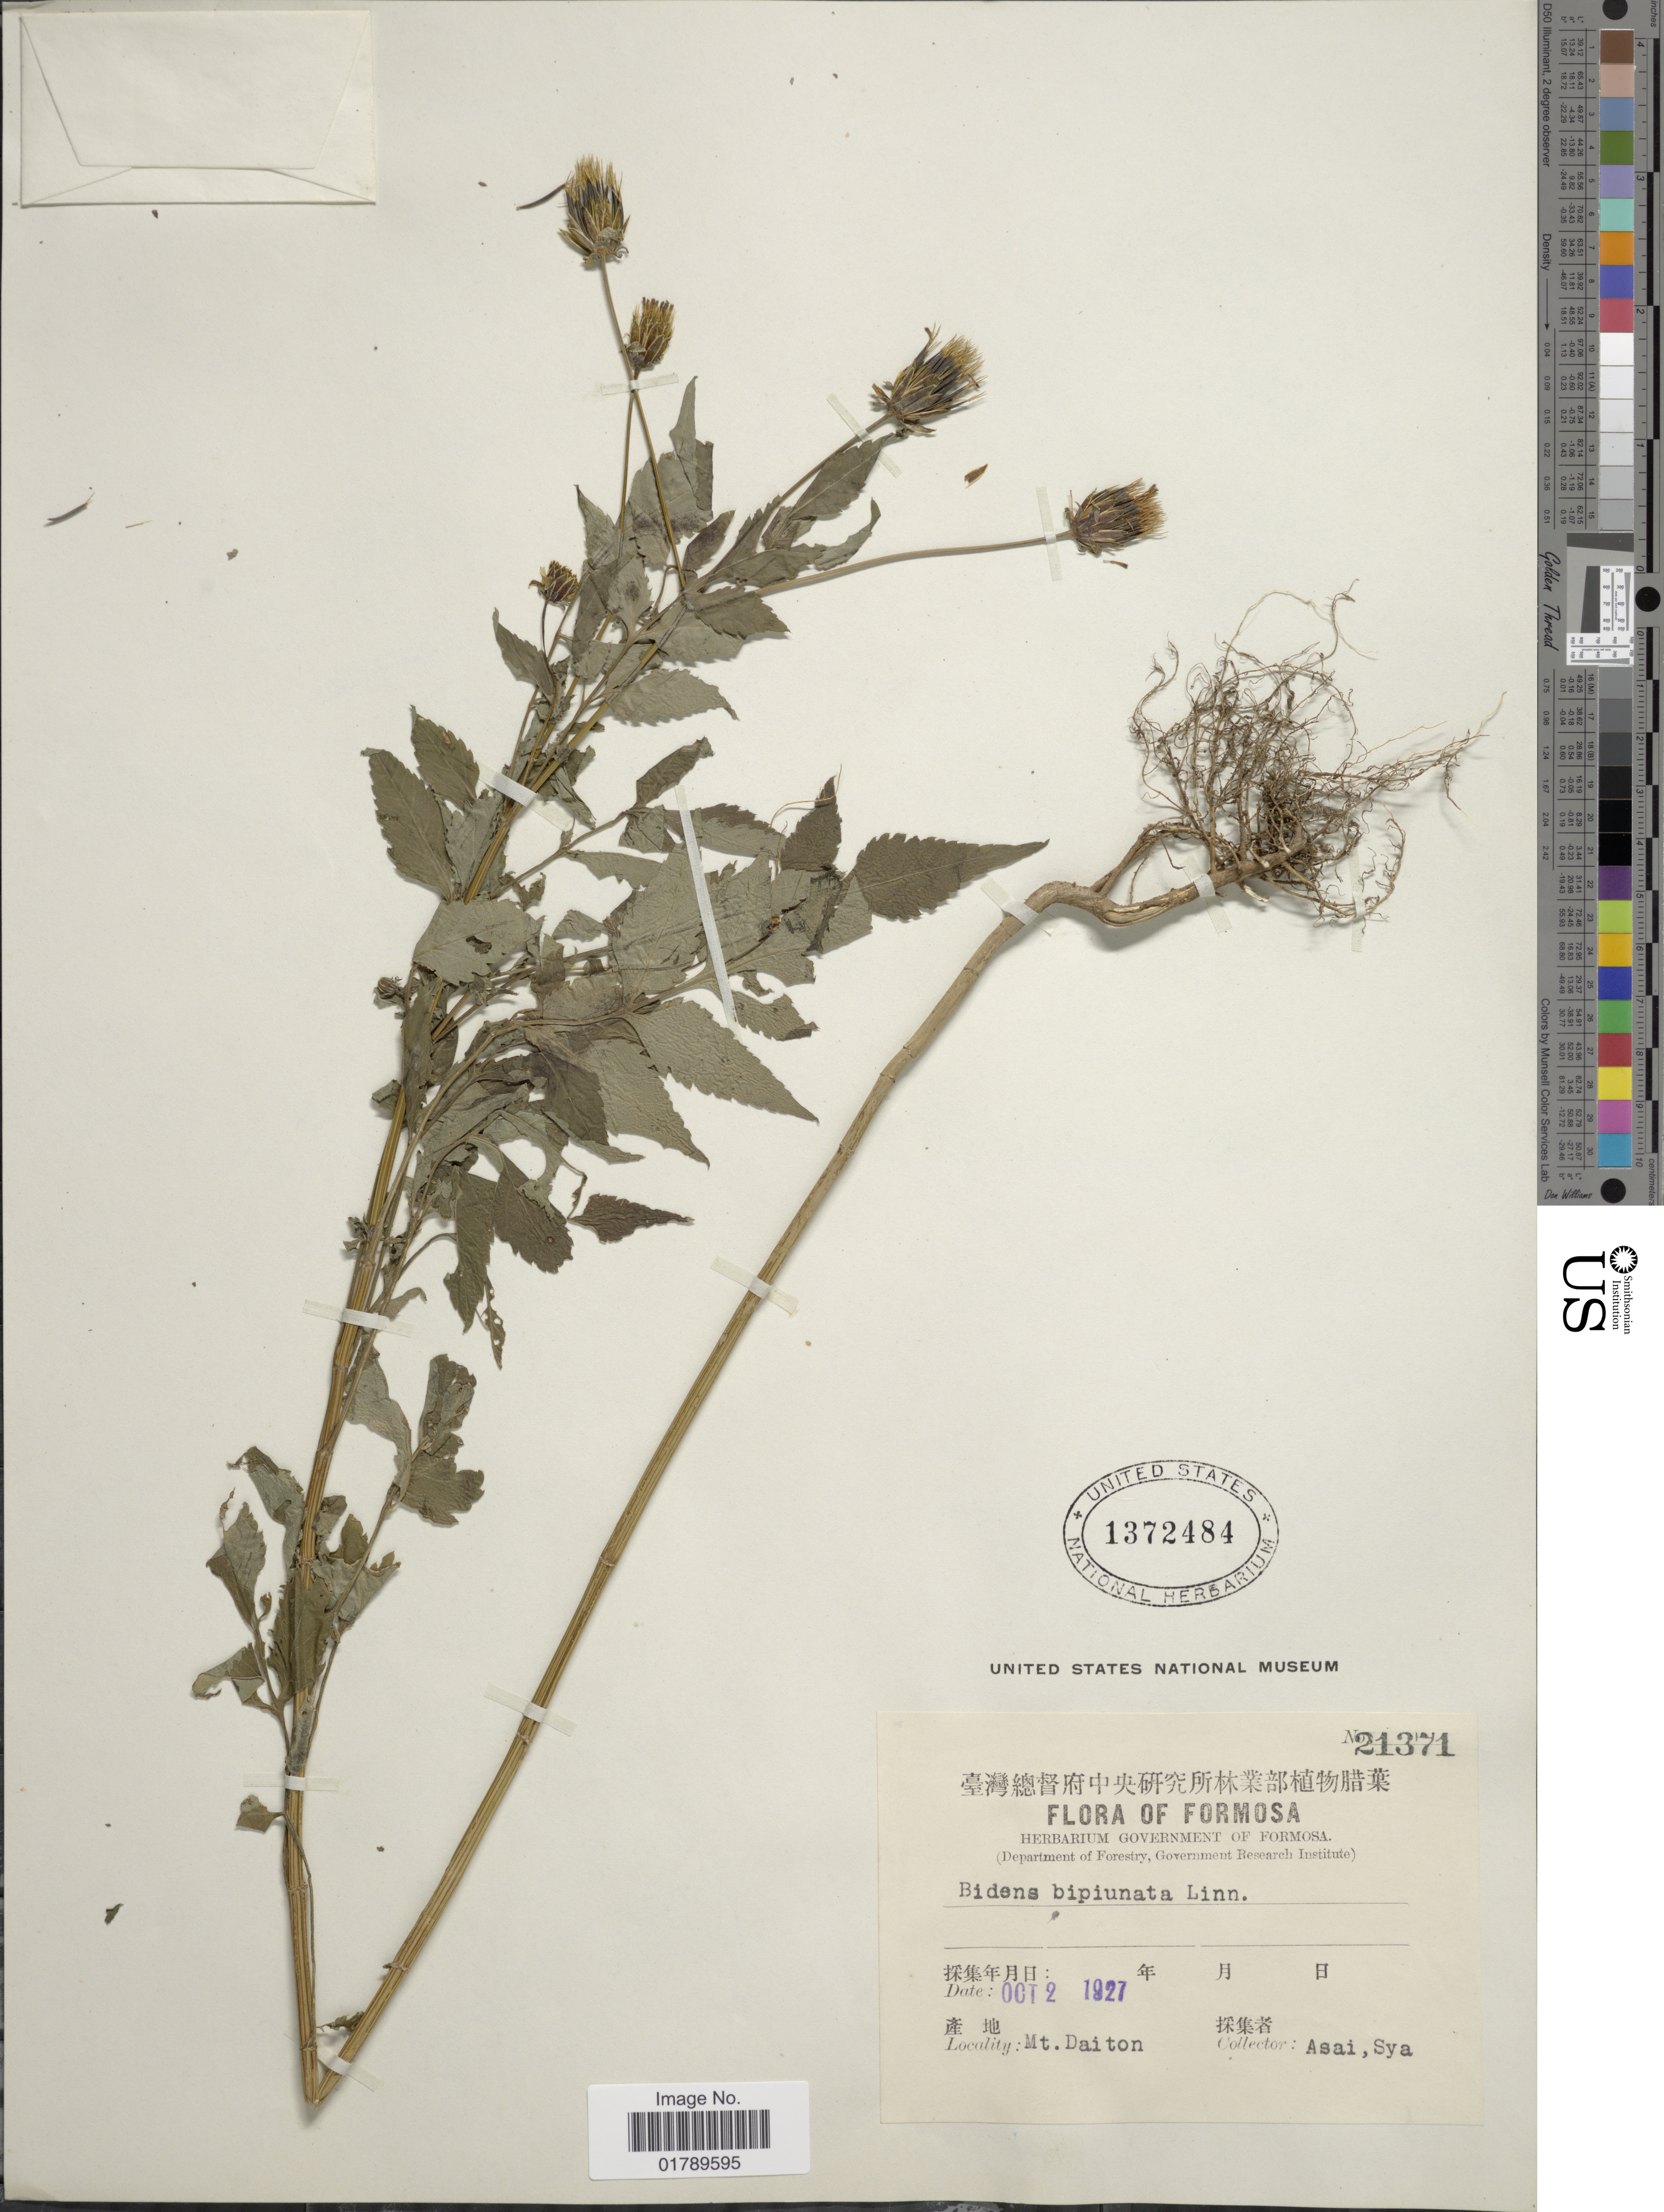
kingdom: Plantae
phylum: Tracheophyta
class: Magnoliopsida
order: Asterales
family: Asteraceae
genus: Bidens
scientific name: Bidens bipinnata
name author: L.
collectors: S. Asai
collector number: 21371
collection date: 1927-10-02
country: Taiwan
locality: Mt. Daiton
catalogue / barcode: US 1372484